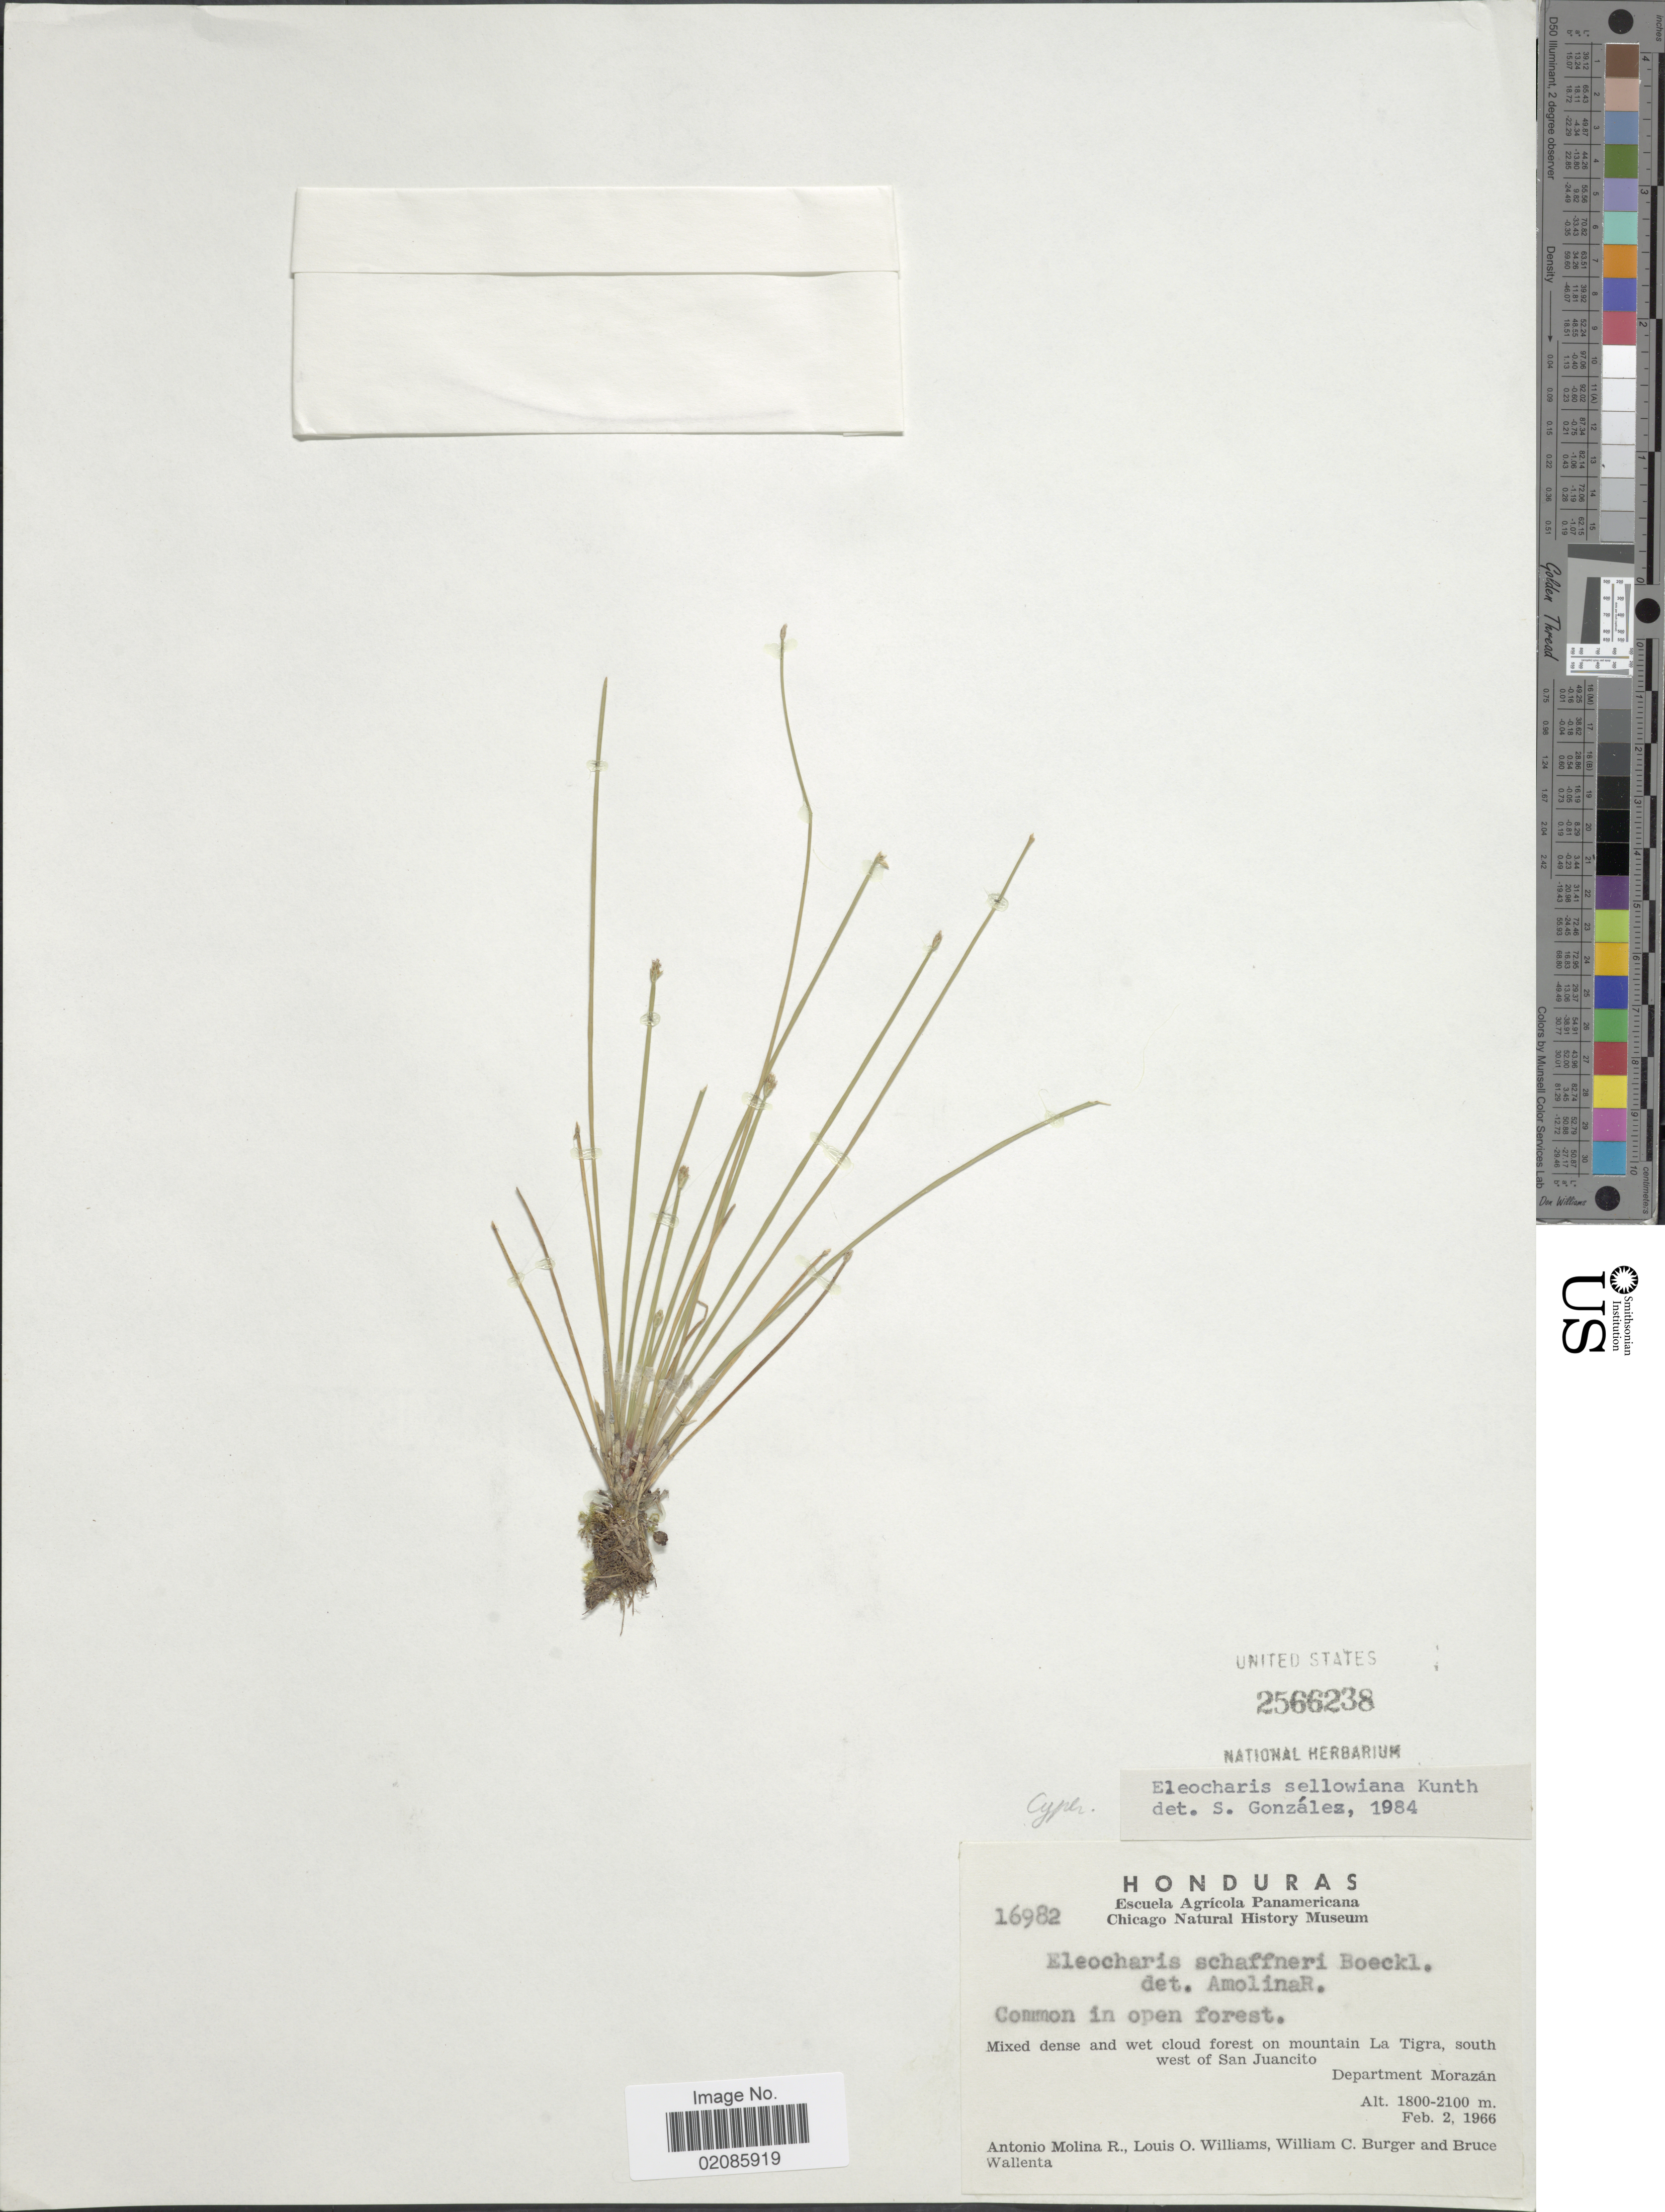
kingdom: Plantae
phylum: Tracheophyta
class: Liliopsida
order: Poales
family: Cyperaceae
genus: Eleocharis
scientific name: Eleocharis sellowiana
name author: Kunth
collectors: A. Molina R., L. O. Williams, W. Burger & B. Wallenta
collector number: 16982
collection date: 1966-02-02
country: Honduras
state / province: Fco. Morazán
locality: Mixed dense and wet cloud forest on mountain La Tigra, south west of San Juancito, Department Morazán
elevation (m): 1800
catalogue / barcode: US 2566238